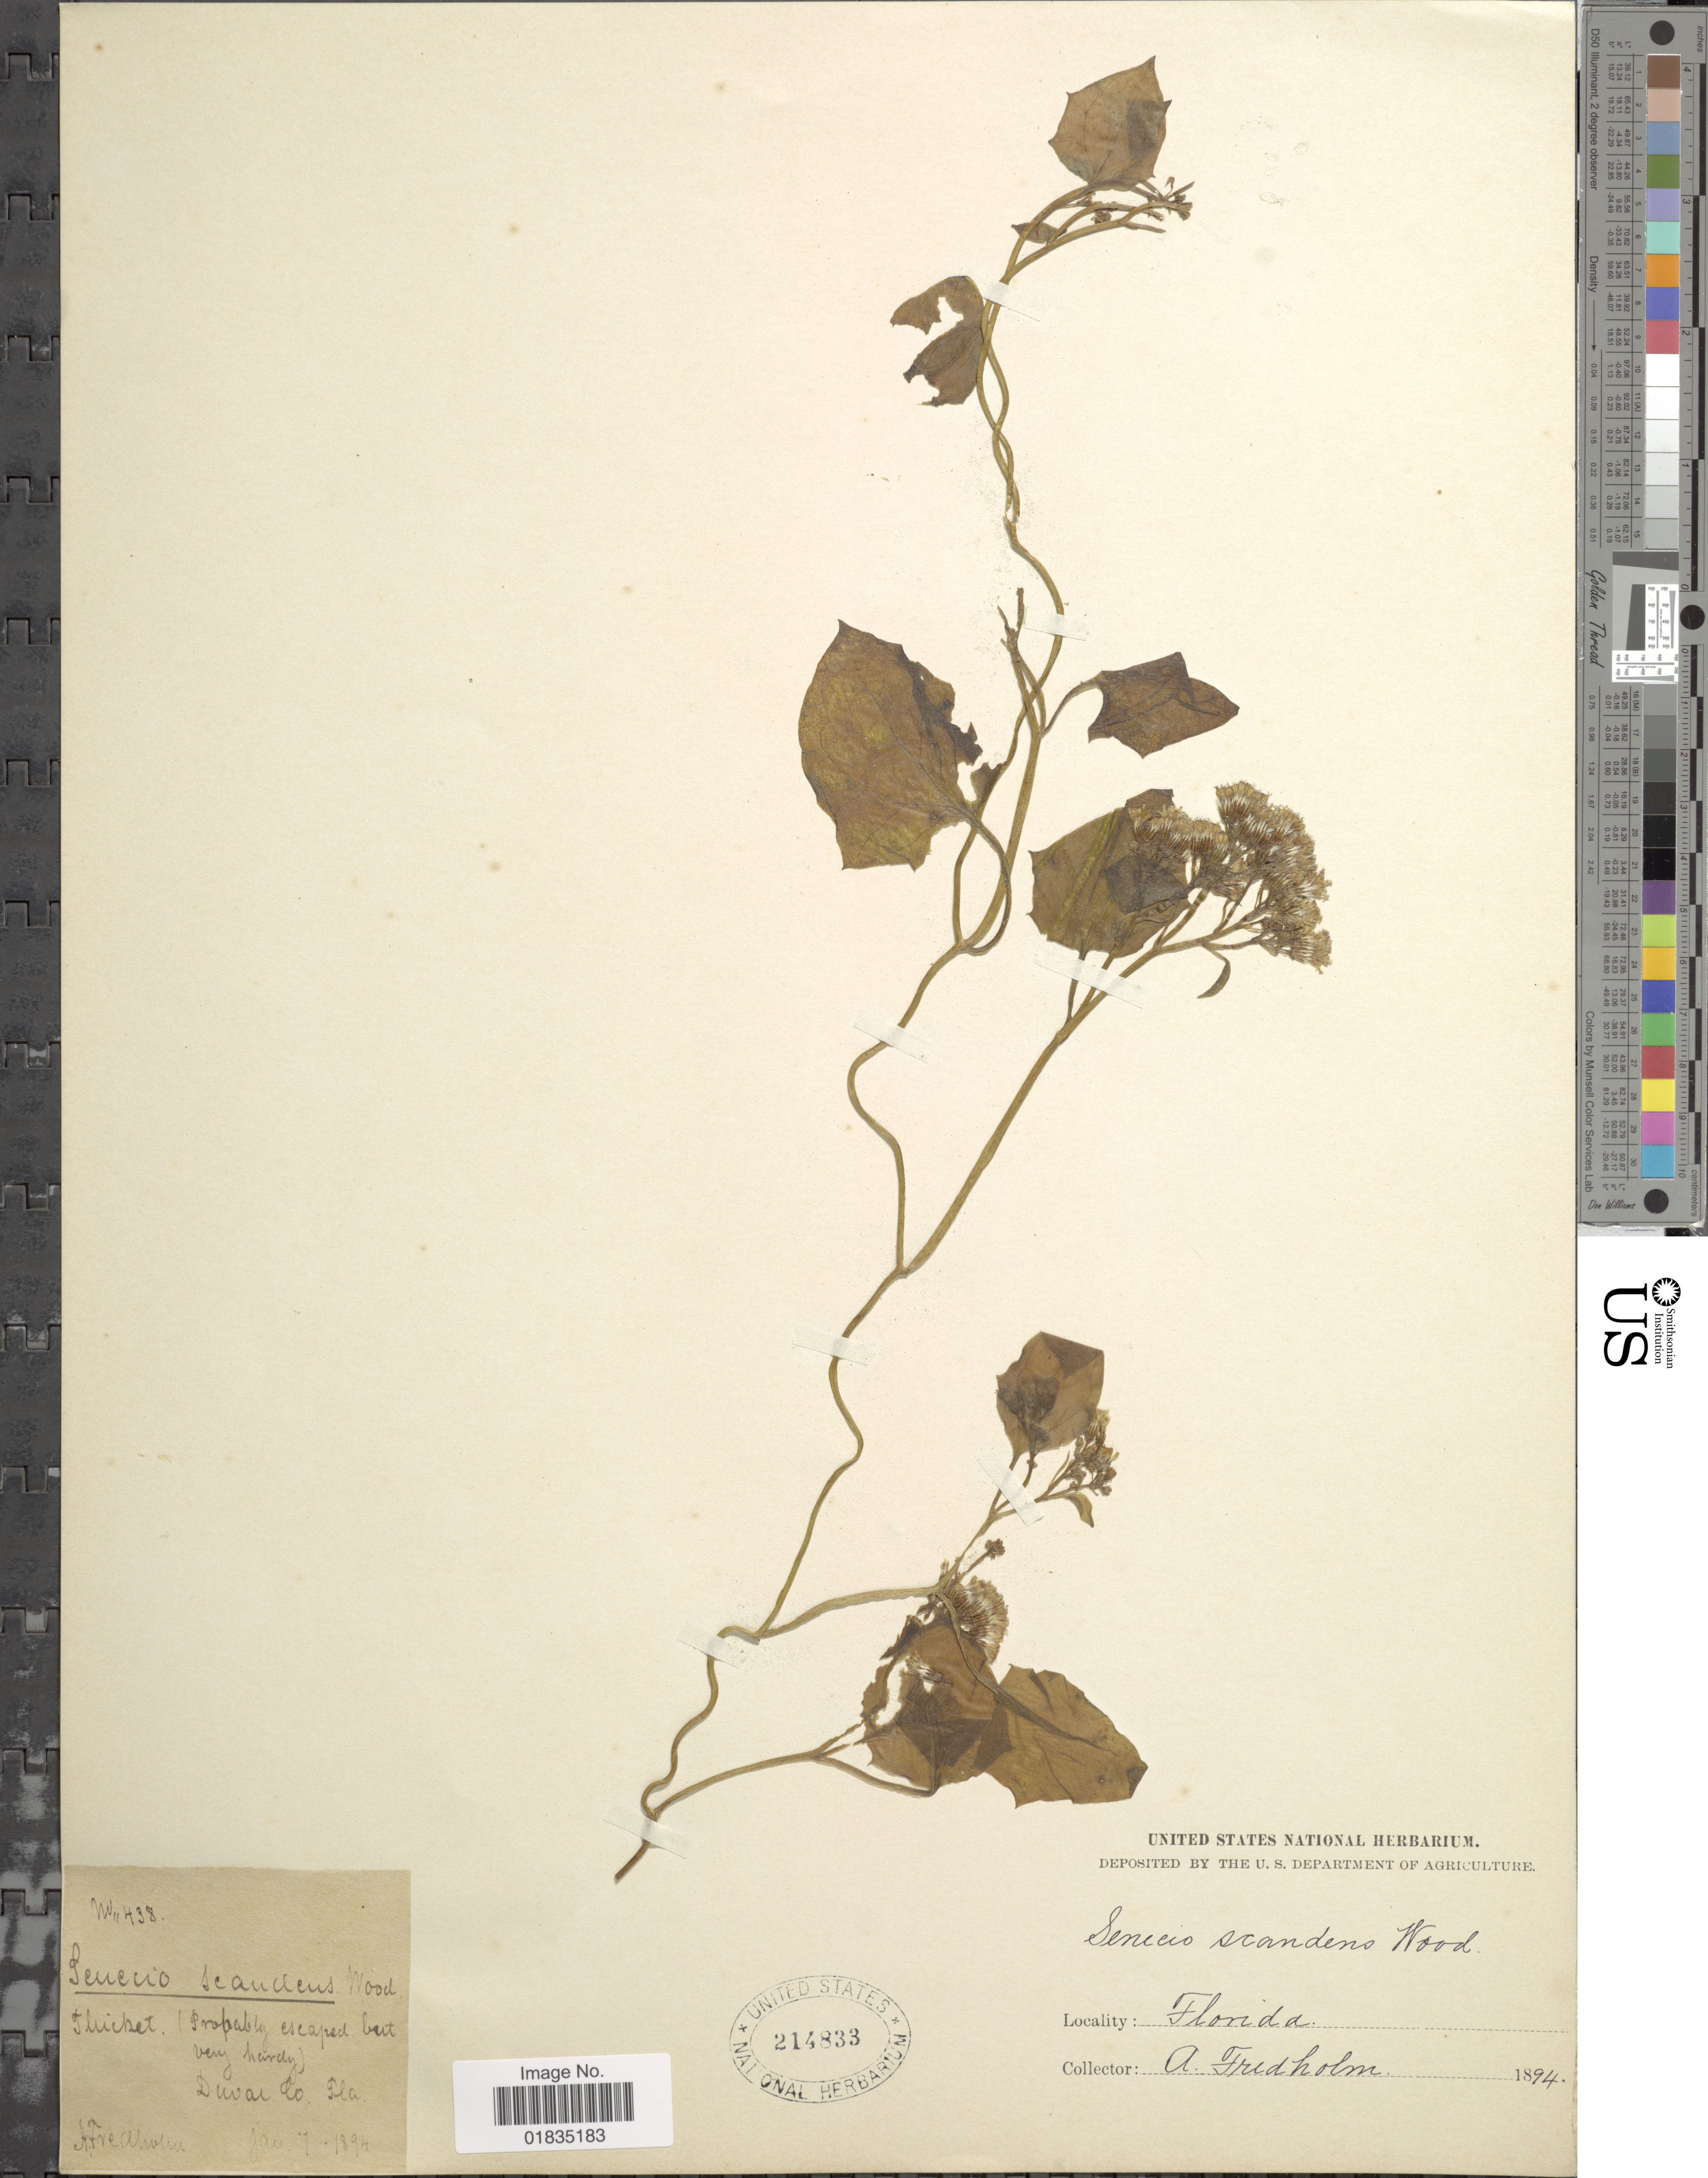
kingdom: Plantae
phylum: Tracheophyta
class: Magnoliopsida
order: Asterales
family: Asteraceae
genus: Senecio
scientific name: Senecio scandens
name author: Buch.-Ham. ex D. Don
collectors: A. Fredholm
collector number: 438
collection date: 1894-01-07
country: United States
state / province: Florida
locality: Thicket, Duval Co.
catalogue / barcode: US 214833